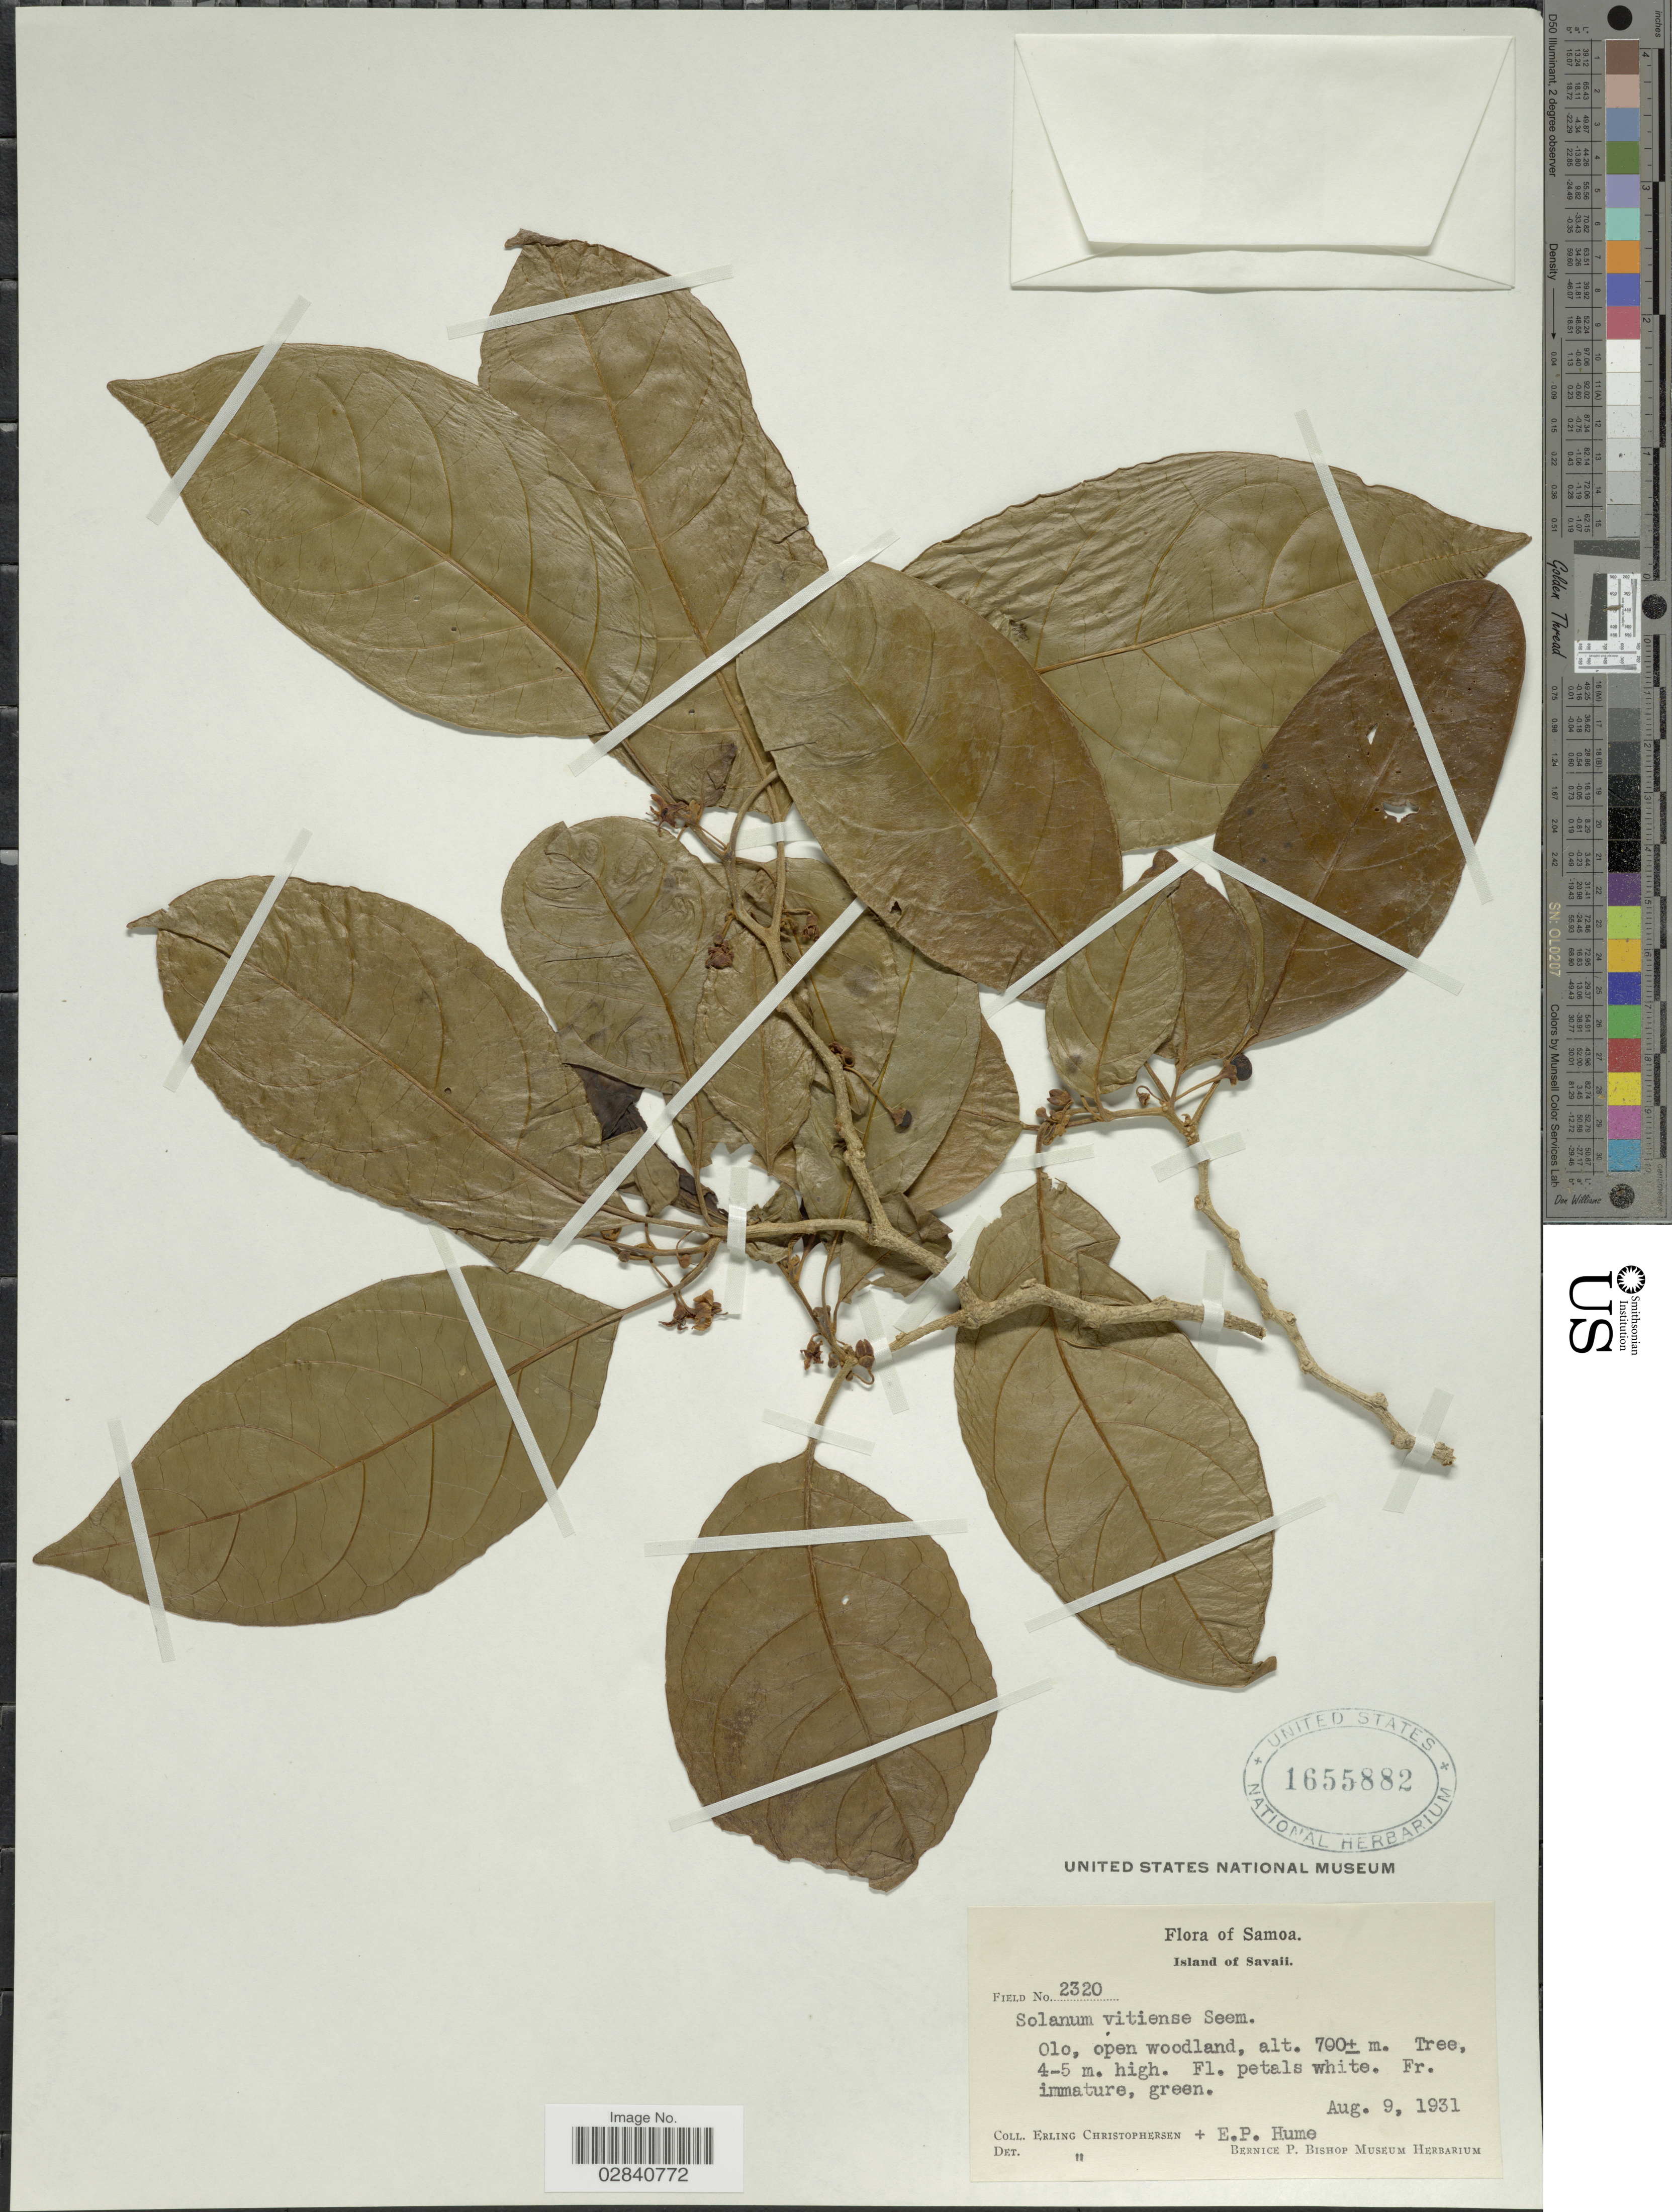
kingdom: Plantae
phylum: Tracheophyta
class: Magnoliopsida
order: Solanales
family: Solanaceae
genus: Lycianthes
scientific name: Lycianthes vitiensis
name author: (Seem.) A.R. Bean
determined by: Knapp, S. D.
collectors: E. Christophersen & E. P. Hume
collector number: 2320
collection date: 1931-08-09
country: Samoa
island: Savai'i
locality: Samoa. Island of Savaii. Olo, open woodland.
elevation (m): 700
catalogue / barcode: US 1655882